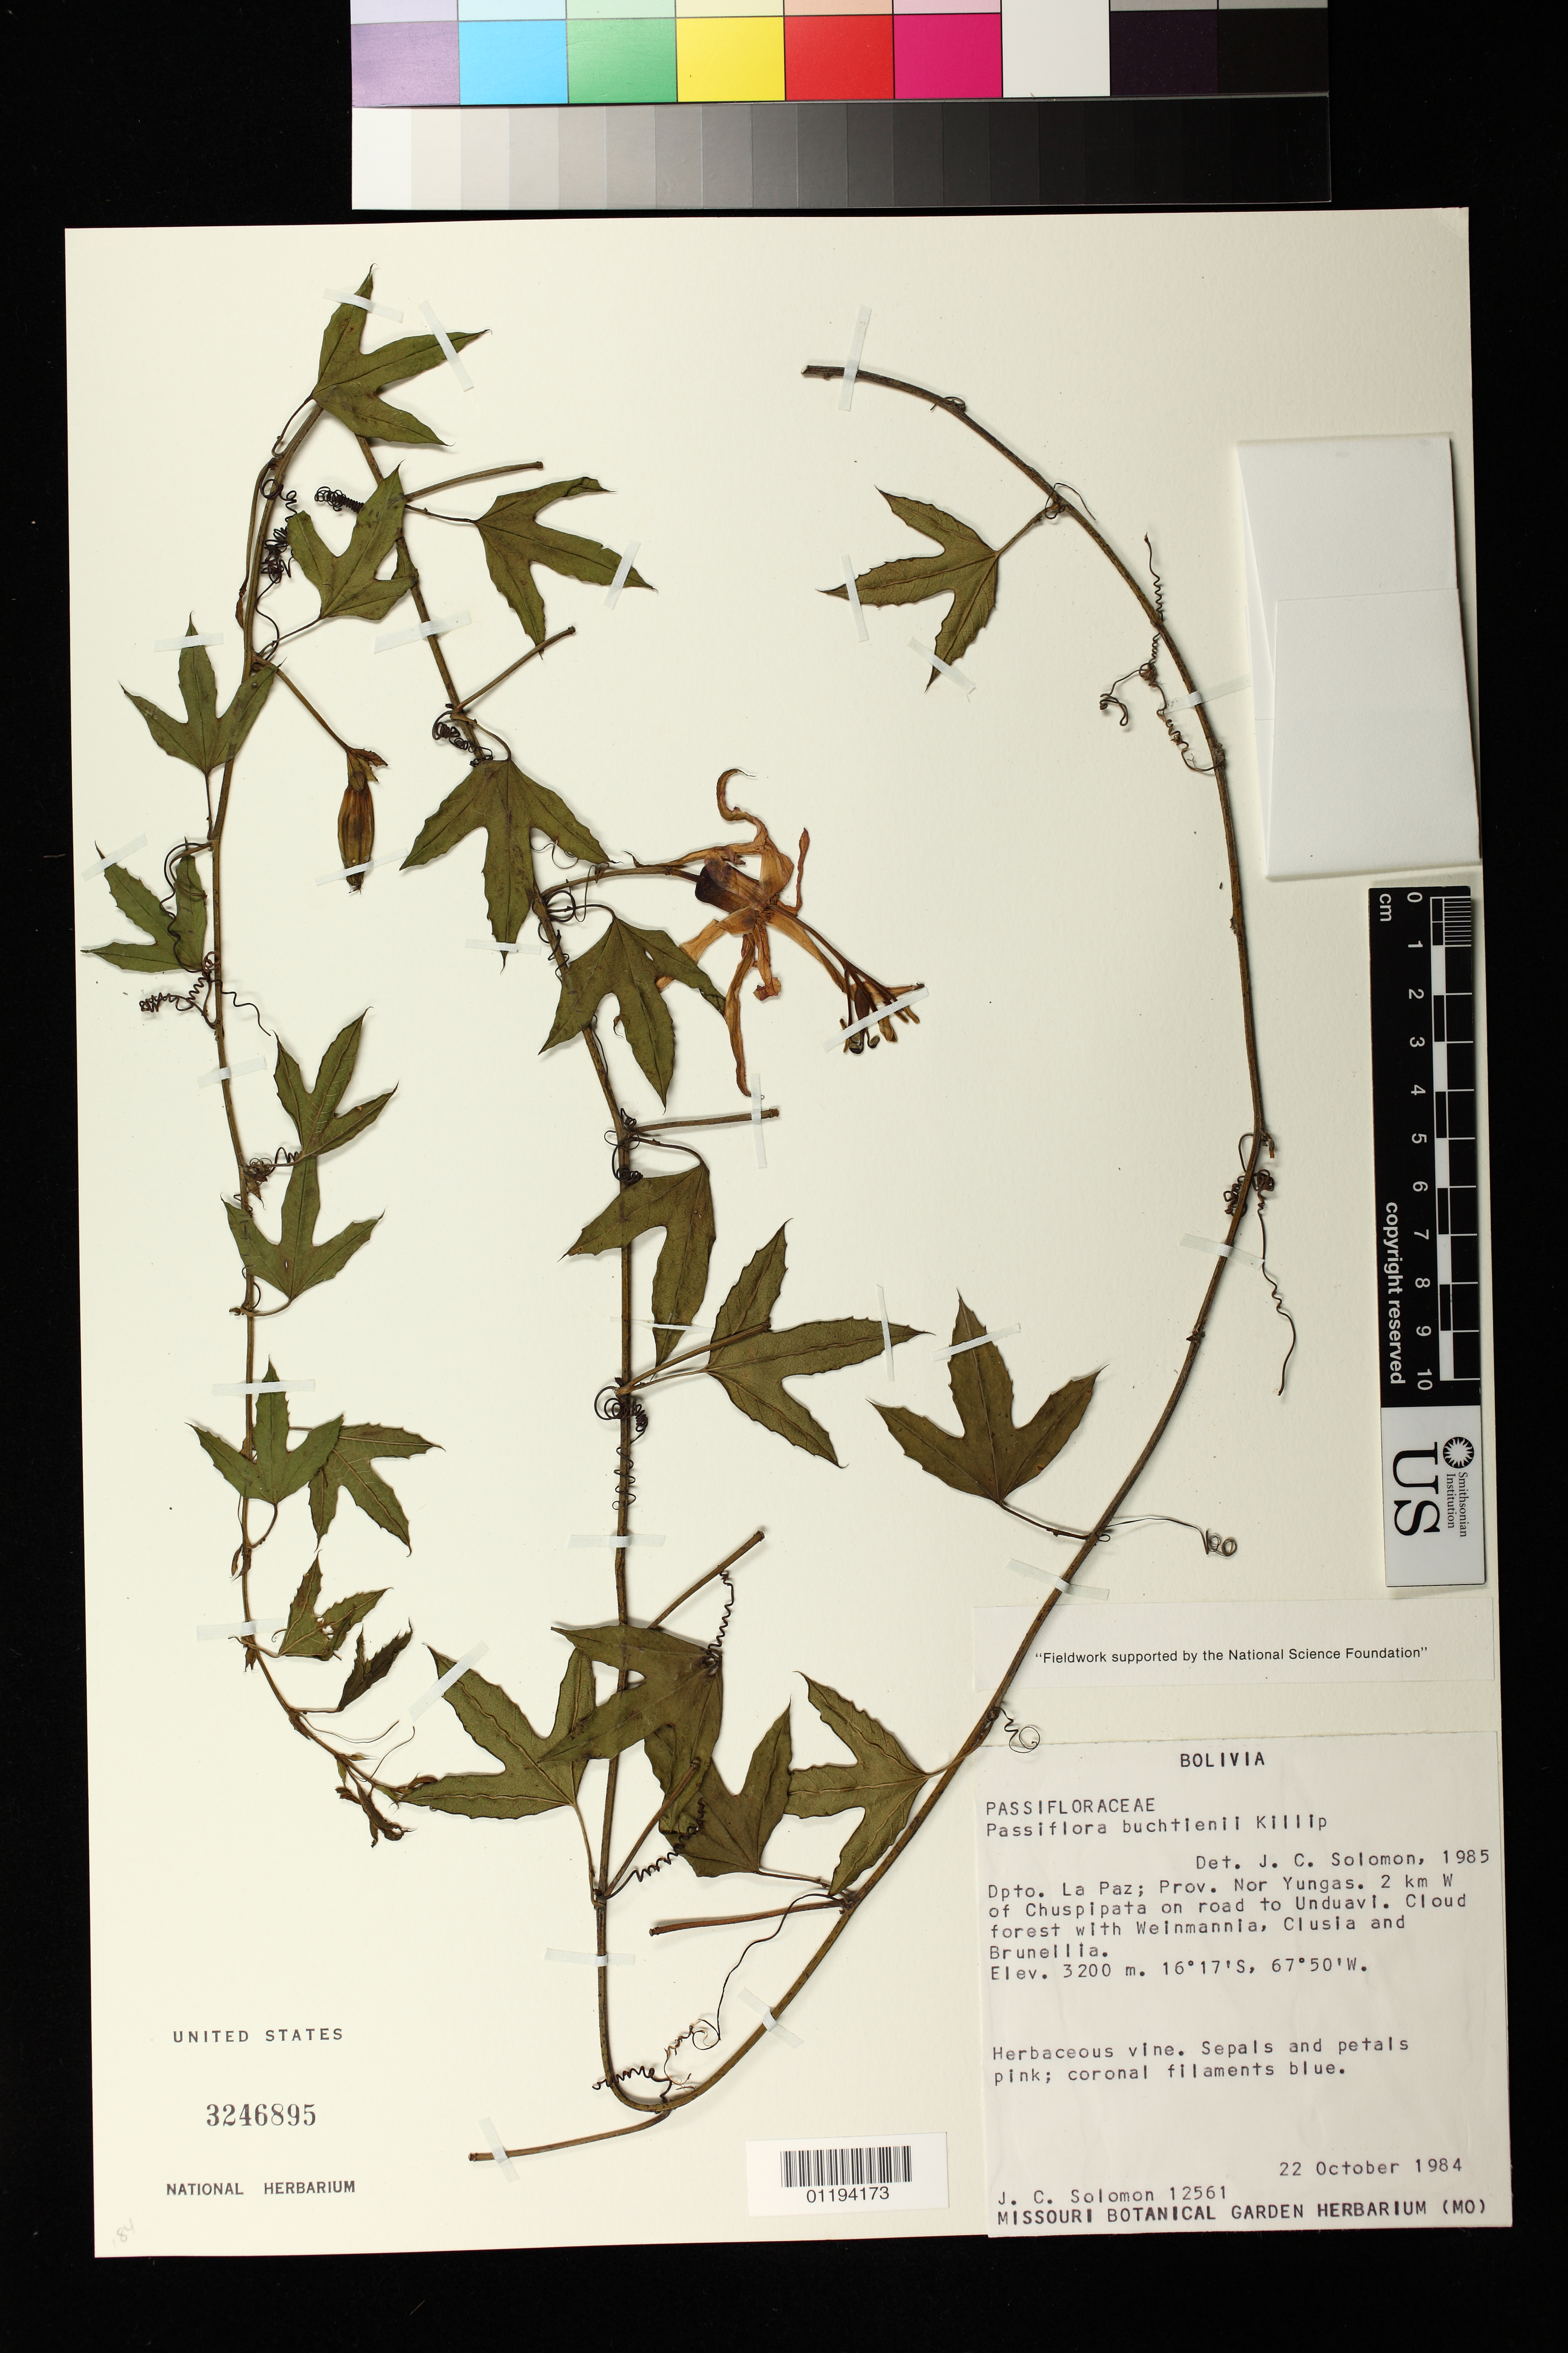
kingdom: Plantae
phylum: Tracheophyta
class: Magnoliopsida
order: Malpighiales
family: Passifloraceae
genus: Passiflora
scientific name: Passiflora buchtienii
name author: Killip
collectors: J. C. Solomon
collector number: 12561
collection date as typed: Oct 22 1984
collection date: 1984-10-22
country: Bolivia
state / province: La Paz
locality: Nor Yungas, 2 km. W of Chuspipata on road to Unduavi.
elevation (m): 3200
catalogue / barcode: US 3246895